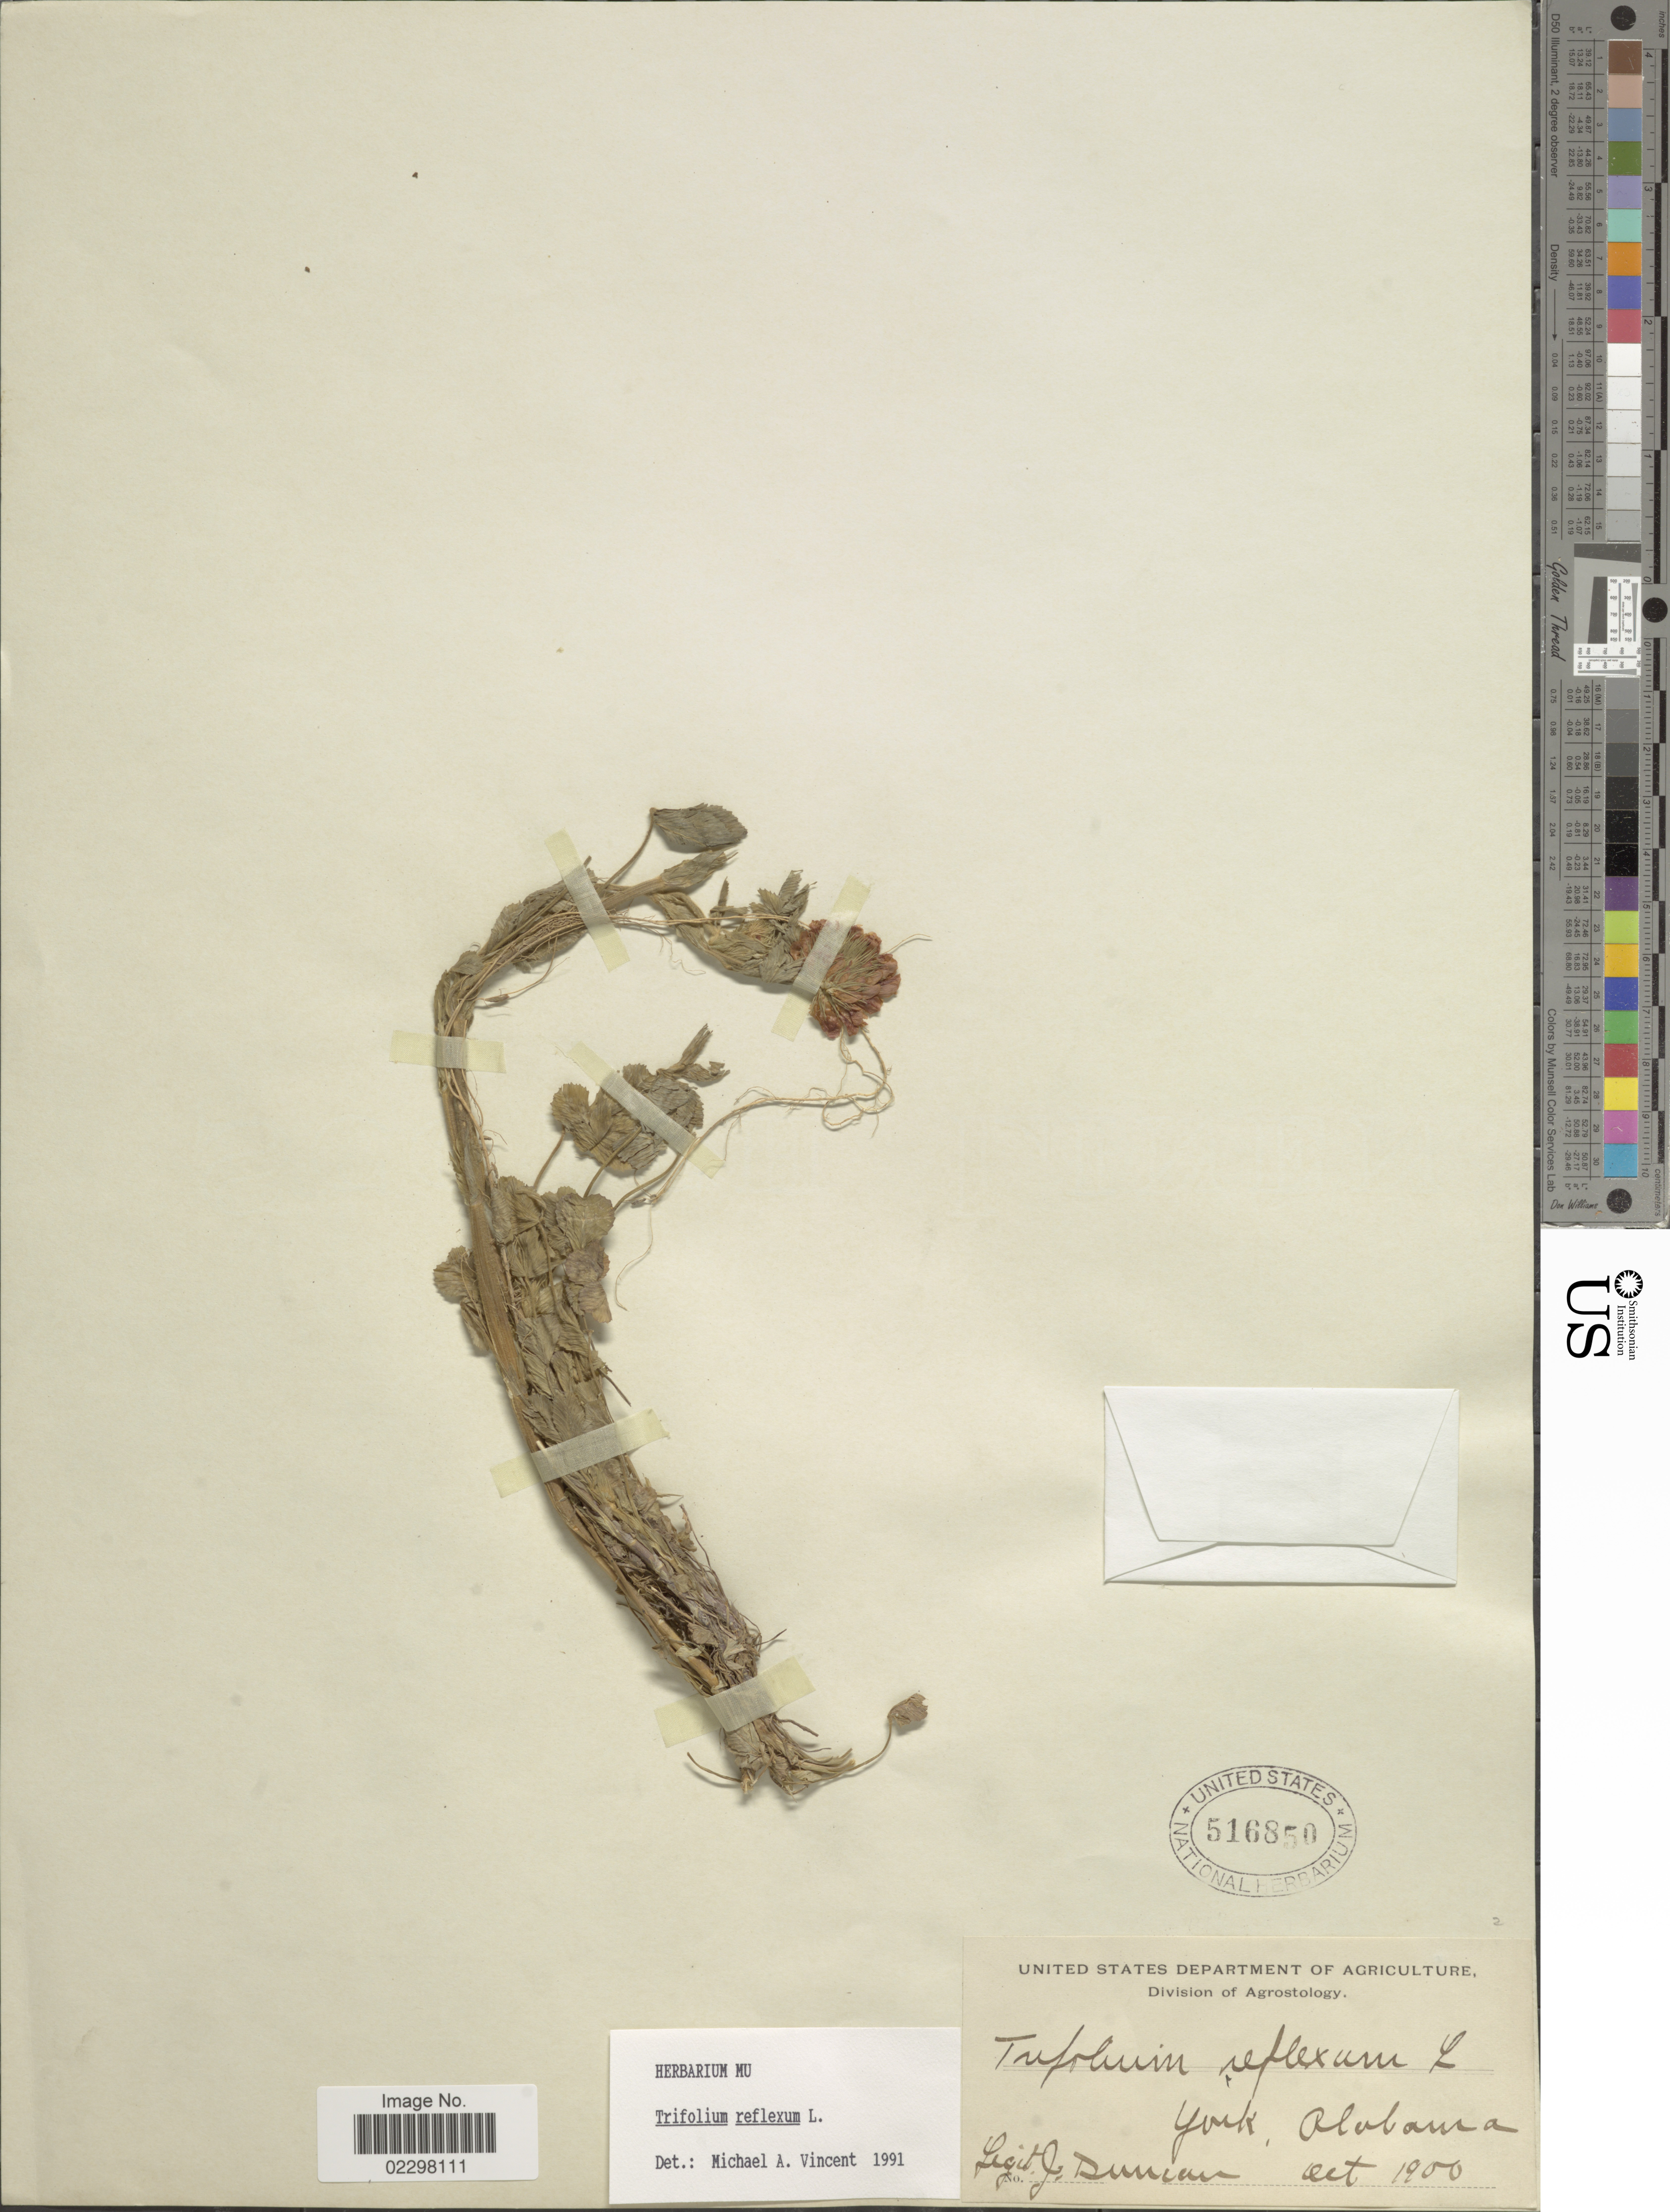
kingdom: Plantae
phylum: Tracheophyta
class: Magnoliopsida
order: Fabales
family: Fabaceae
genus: Trifolium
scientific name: Trifolium reflexum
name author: L.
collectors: J. Duncan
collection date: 1900-10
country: United States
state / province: Alabama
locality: York.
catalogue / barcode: US 516850